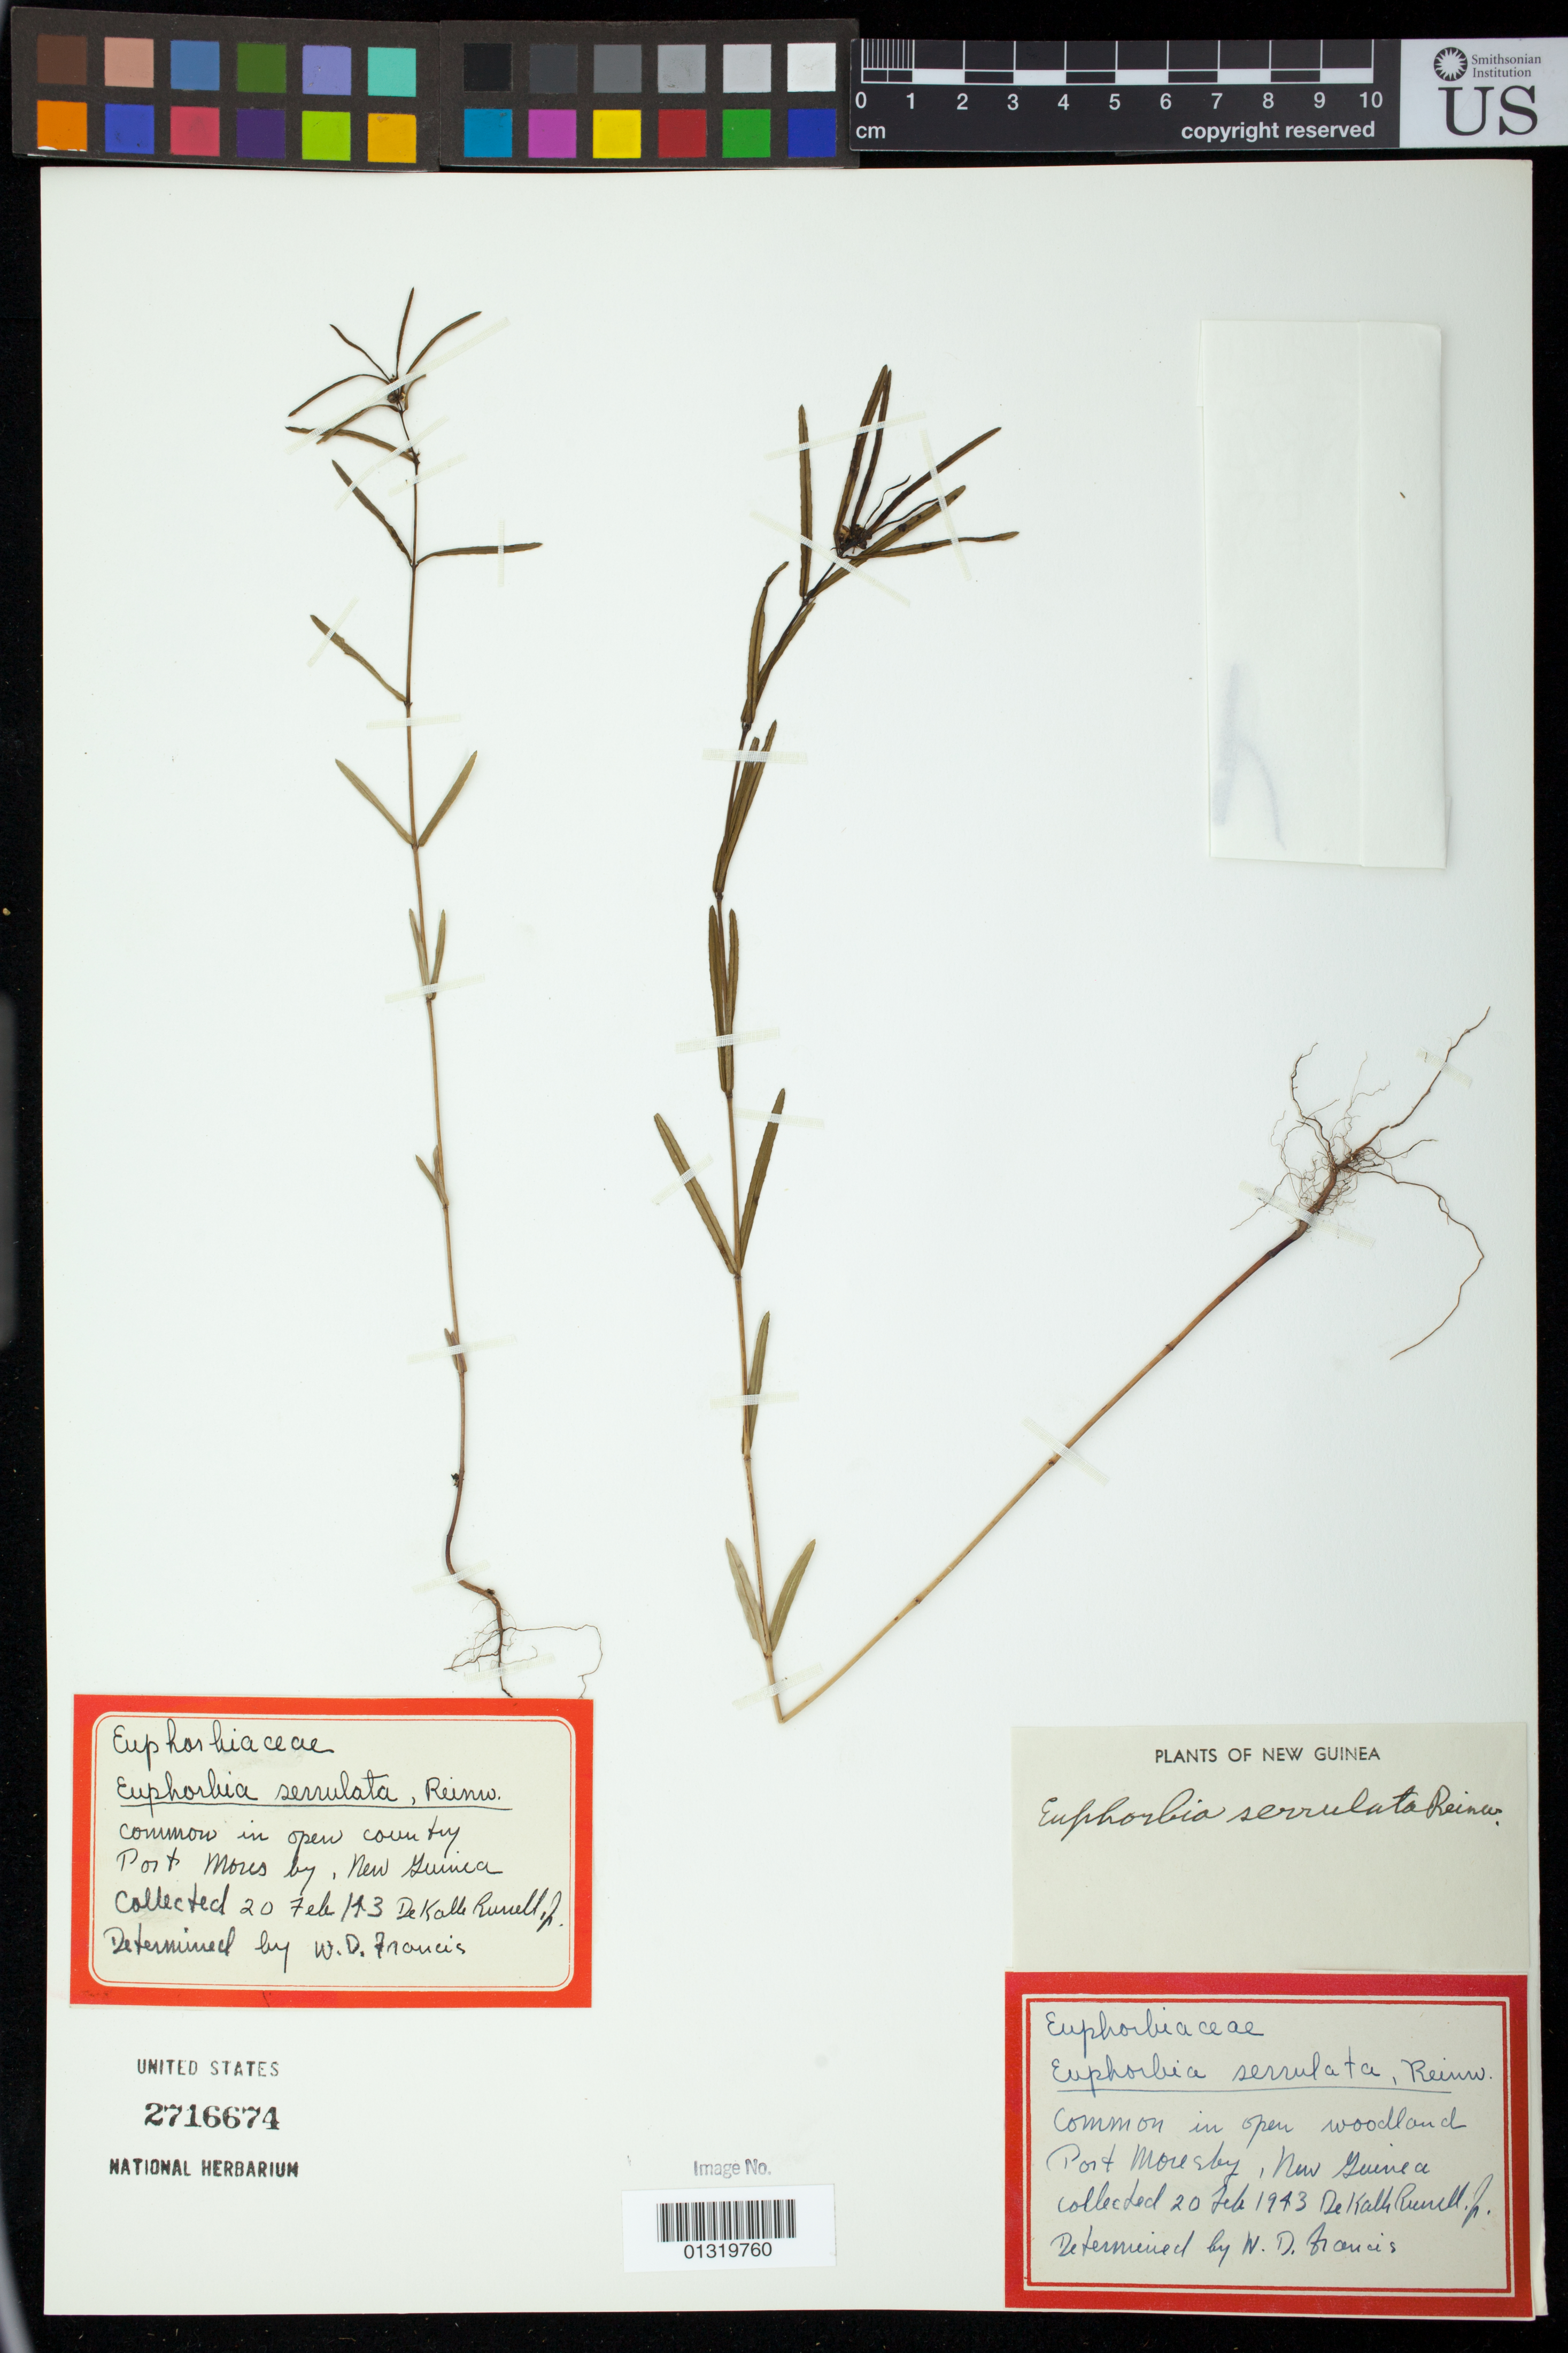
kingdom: Plantae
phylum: Tracheophyta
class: Magnoliopsida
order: Malpighiales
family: Euphorbiaceae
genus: Euphorbia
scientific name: Euphorbia bifida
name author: Hook. & Arn.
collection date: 1943-02-20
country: Papua New Guinea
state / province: National Capital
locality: Port Moresby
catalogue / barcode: US 2716674